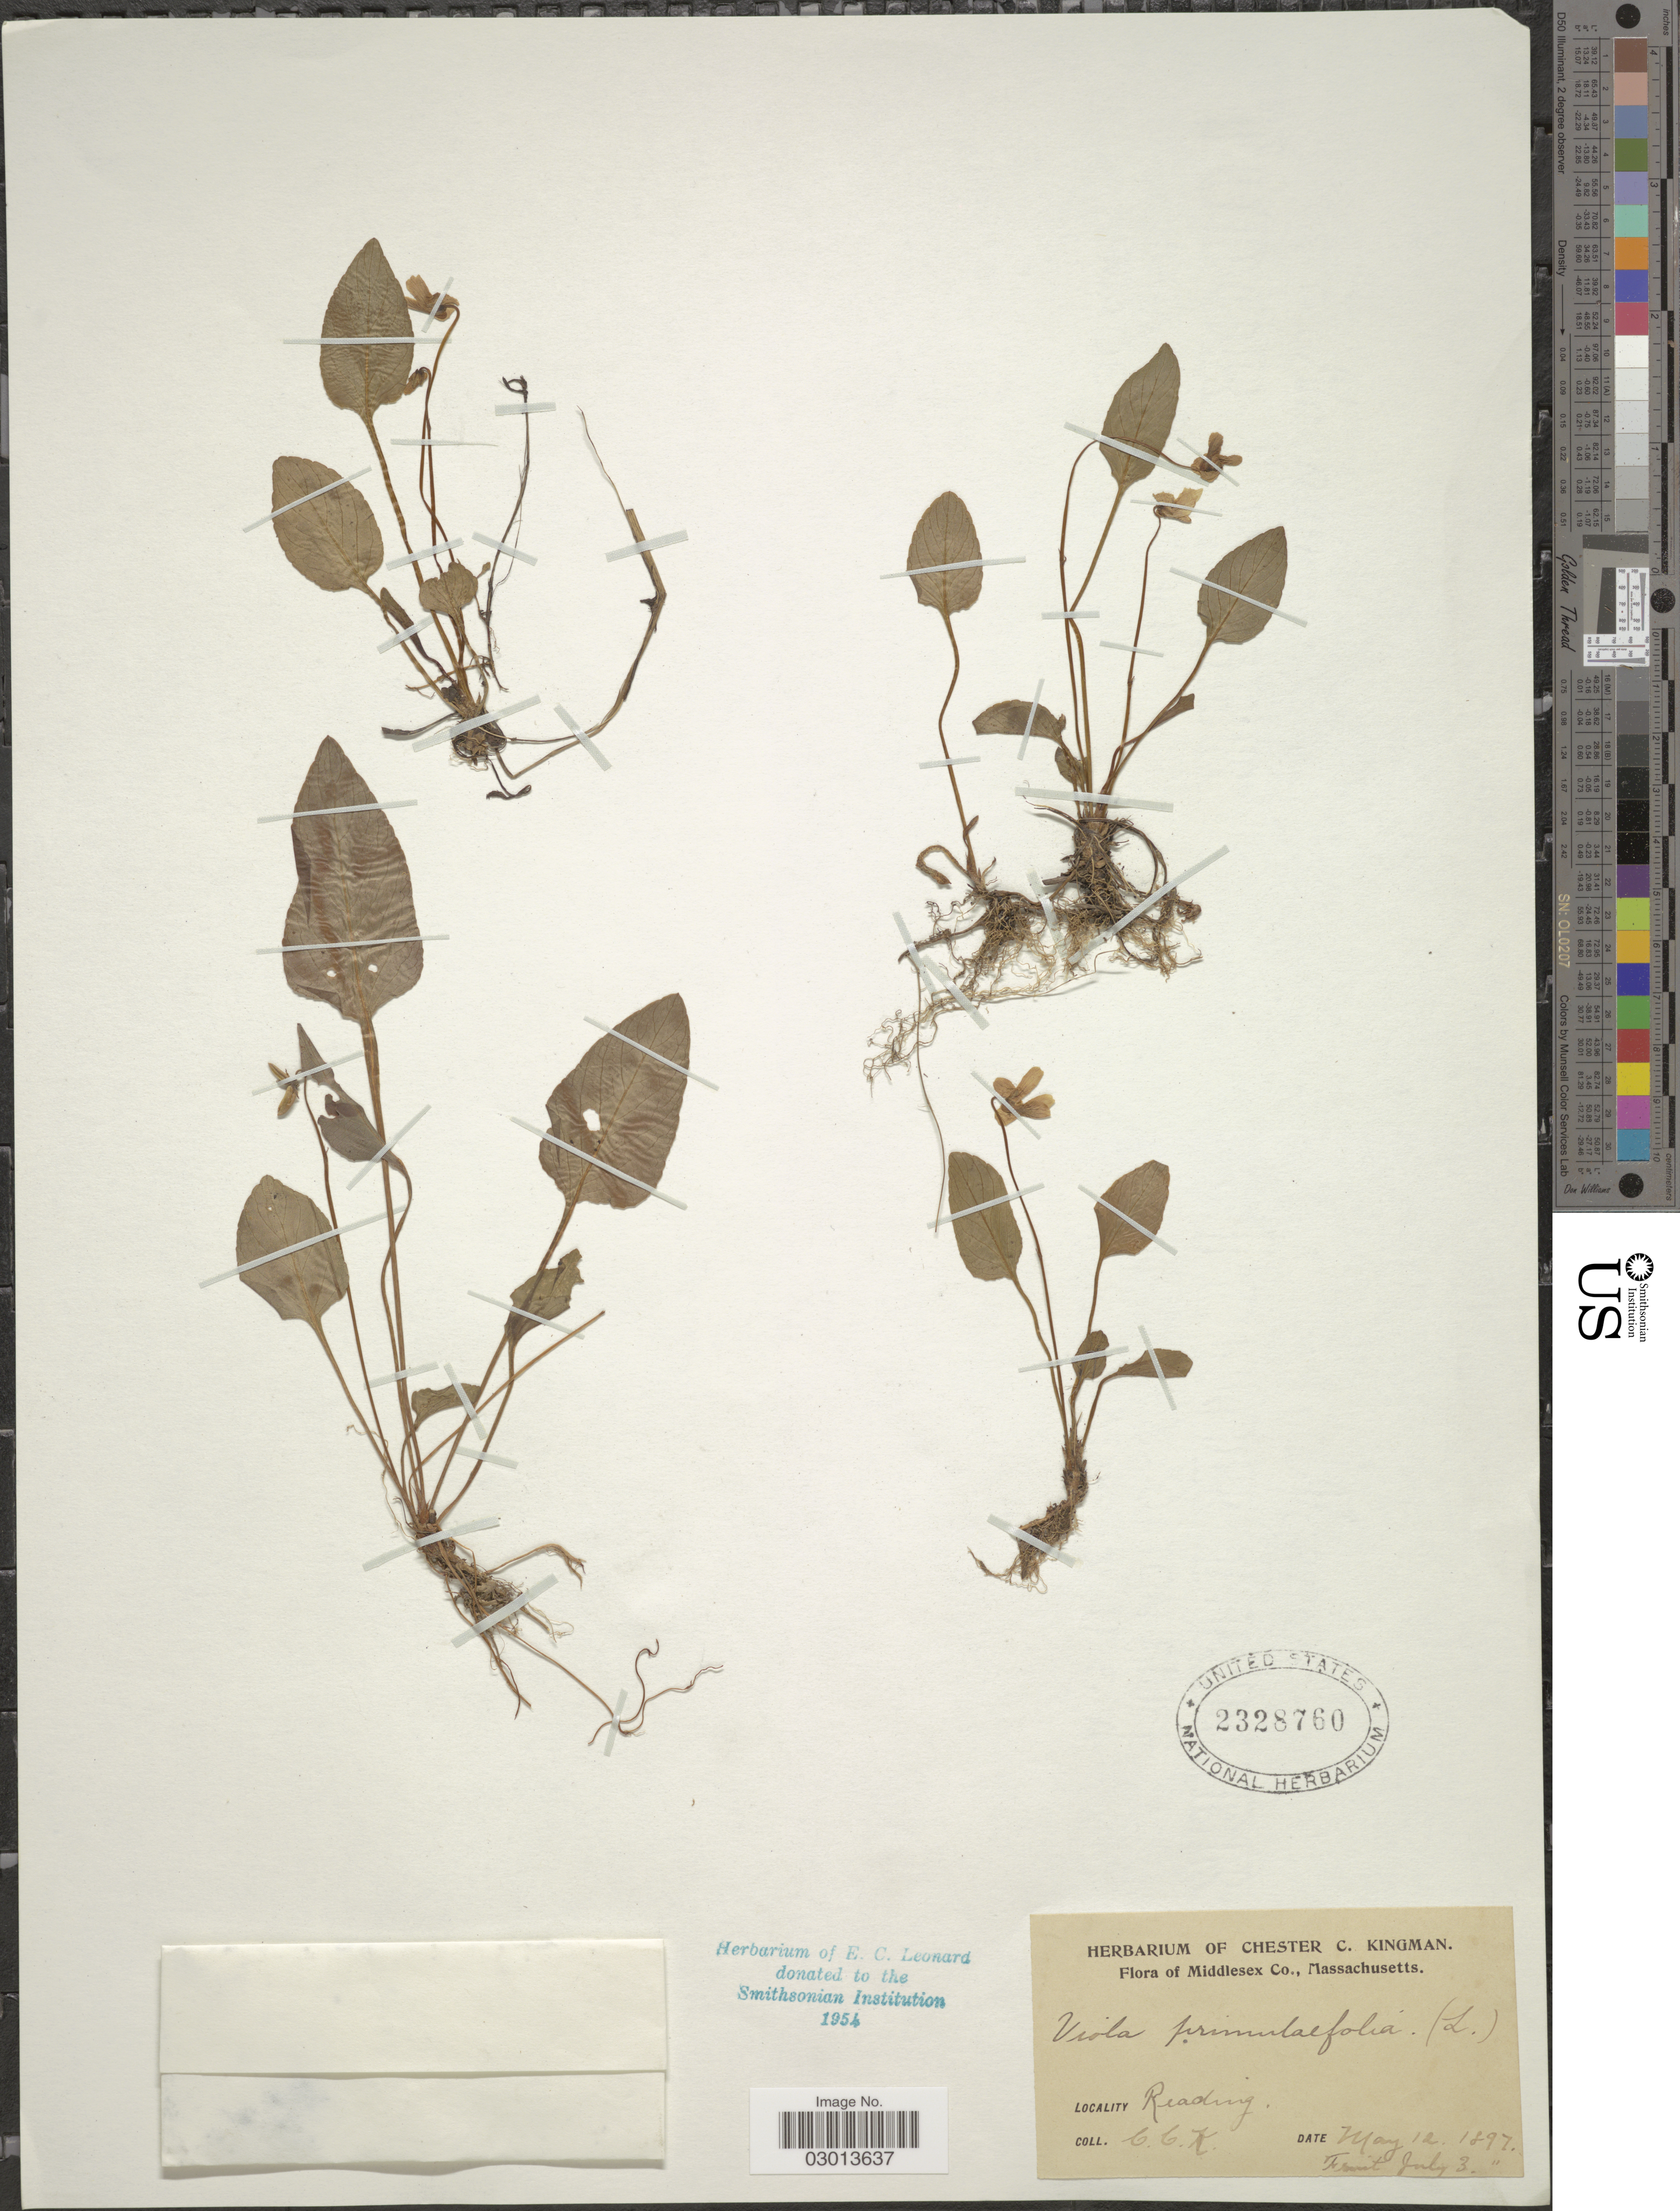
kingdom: Plantae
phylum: Tracheophyta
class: Magnoliopsida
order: Malpighiales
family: Violaceae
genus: Viola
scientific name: Viola primulifolia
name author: L.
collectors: C. Kingman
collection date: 1897-05-12/1897-07-03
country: United States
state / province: Massachusetts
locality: Middlesex Co. Reading.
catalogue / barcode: US 2328760